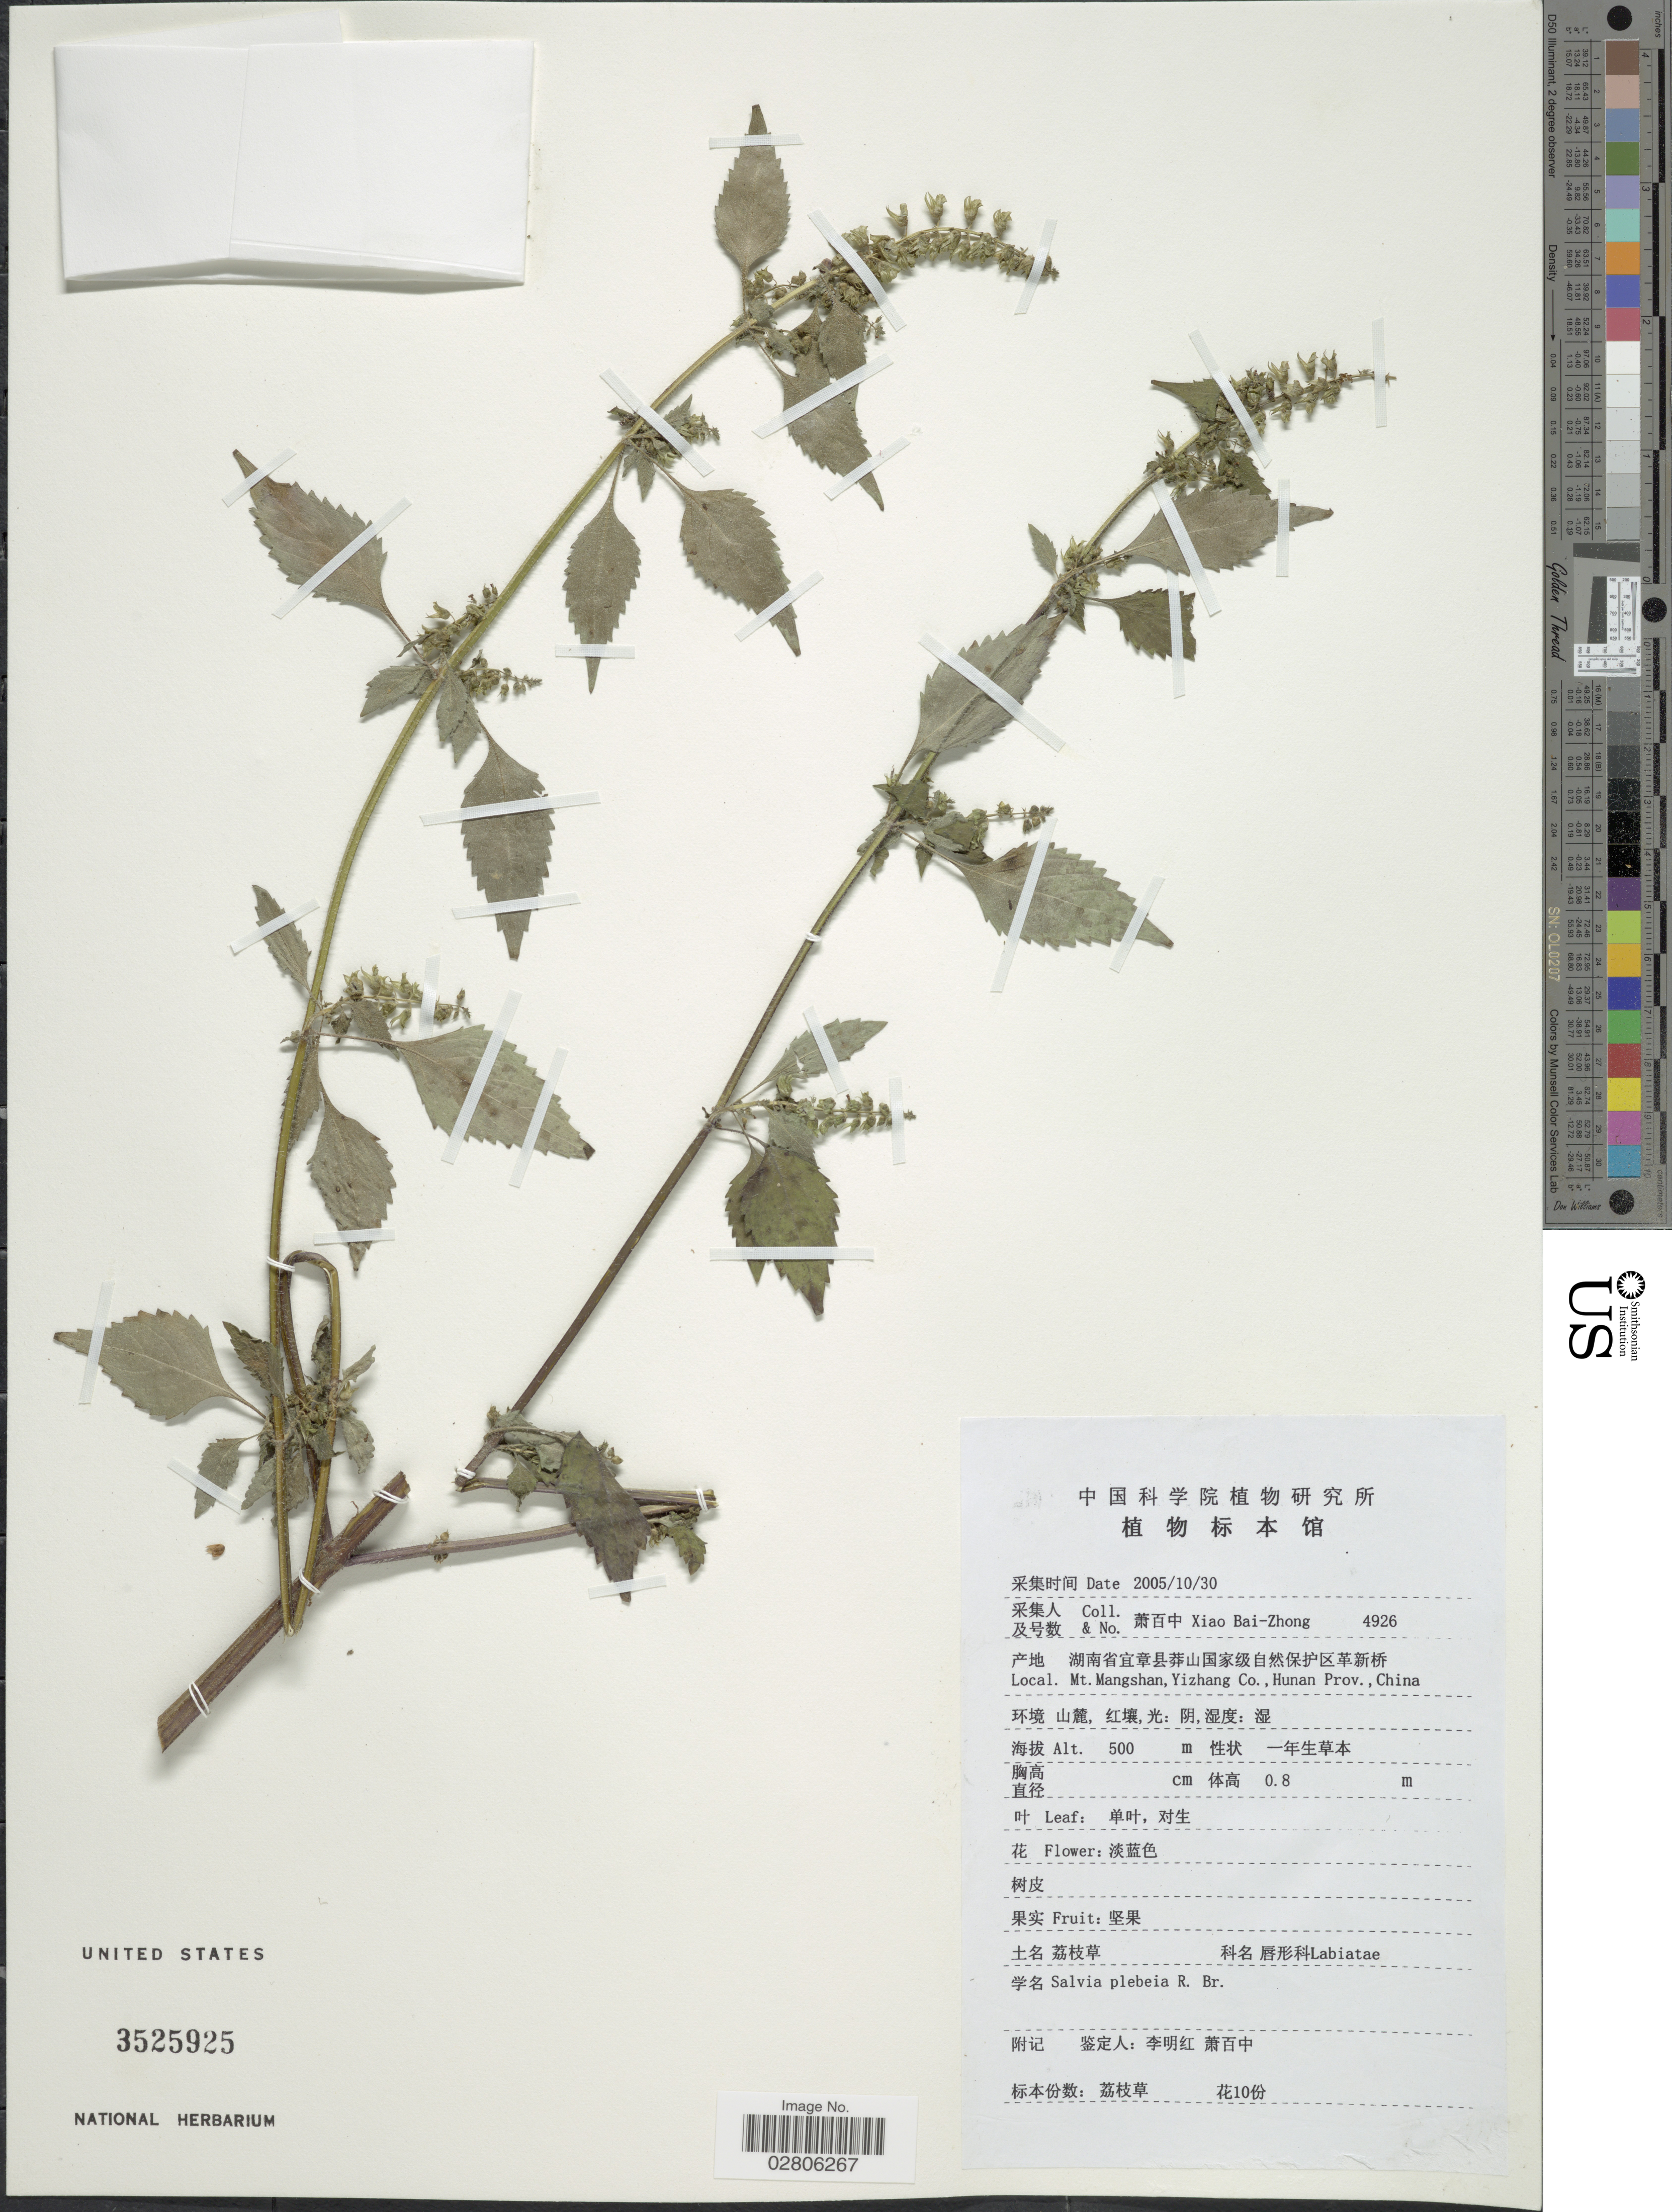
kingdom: Plantae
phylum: Tracheophyta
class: Magnoliopsida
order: Lamiales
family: Lamiaceae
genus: Salvia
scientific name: Salvia plebeia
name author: R. Br.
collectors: B. Z. Xiao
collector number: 4926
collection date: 2005-10-30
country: China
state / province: Hunan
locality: X, Mt. Mangshan, Yizhang Co., X.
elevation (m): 500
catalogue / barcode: US 3525925